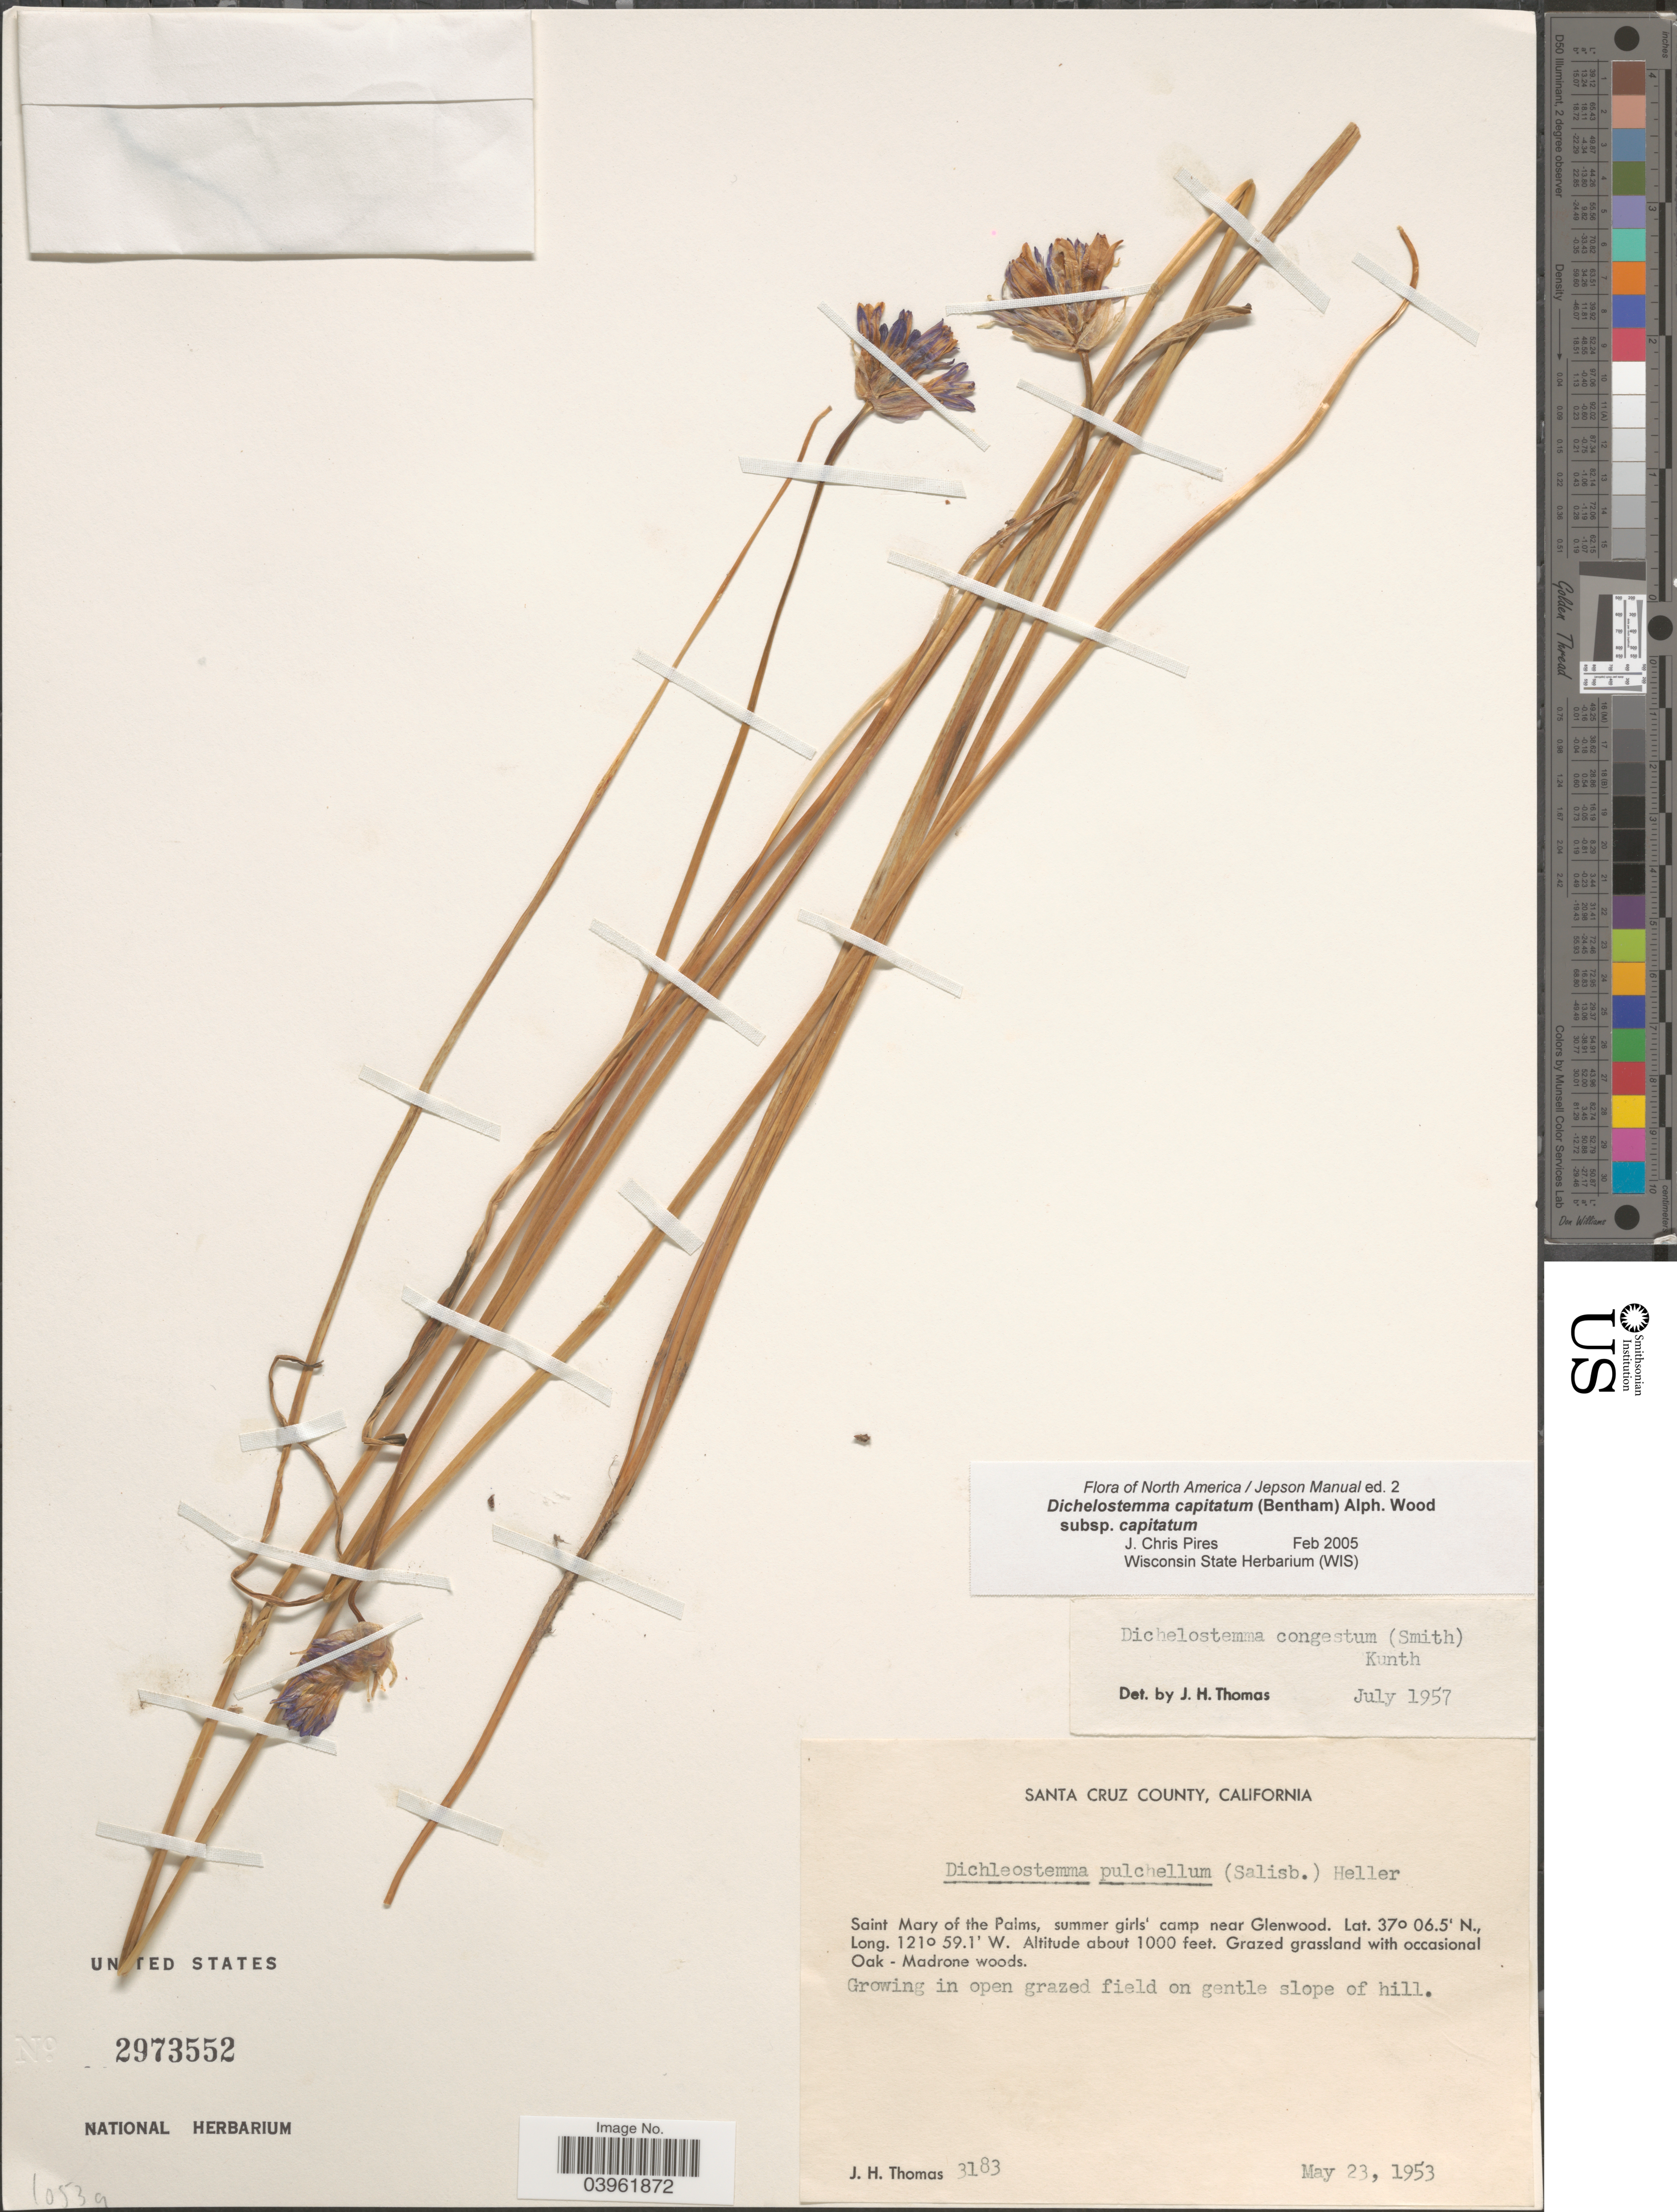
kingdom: Plantae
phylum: Tracheophyta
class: Liliopsida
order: Asparagales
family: Asparagaceae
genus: Dichelostemma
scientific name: Dichelostemma capitatum subsp. capitatum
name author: (Benth.) Alph. Wood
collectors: J. H. Thomas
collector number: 3183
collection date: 1953-05-23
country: United States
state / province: California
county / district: Santa Cruz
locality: Santa Cruz County. Saint Mary of the Palms, summer girls' camp near Glenwood.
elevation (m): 305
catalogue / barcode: US 2973552